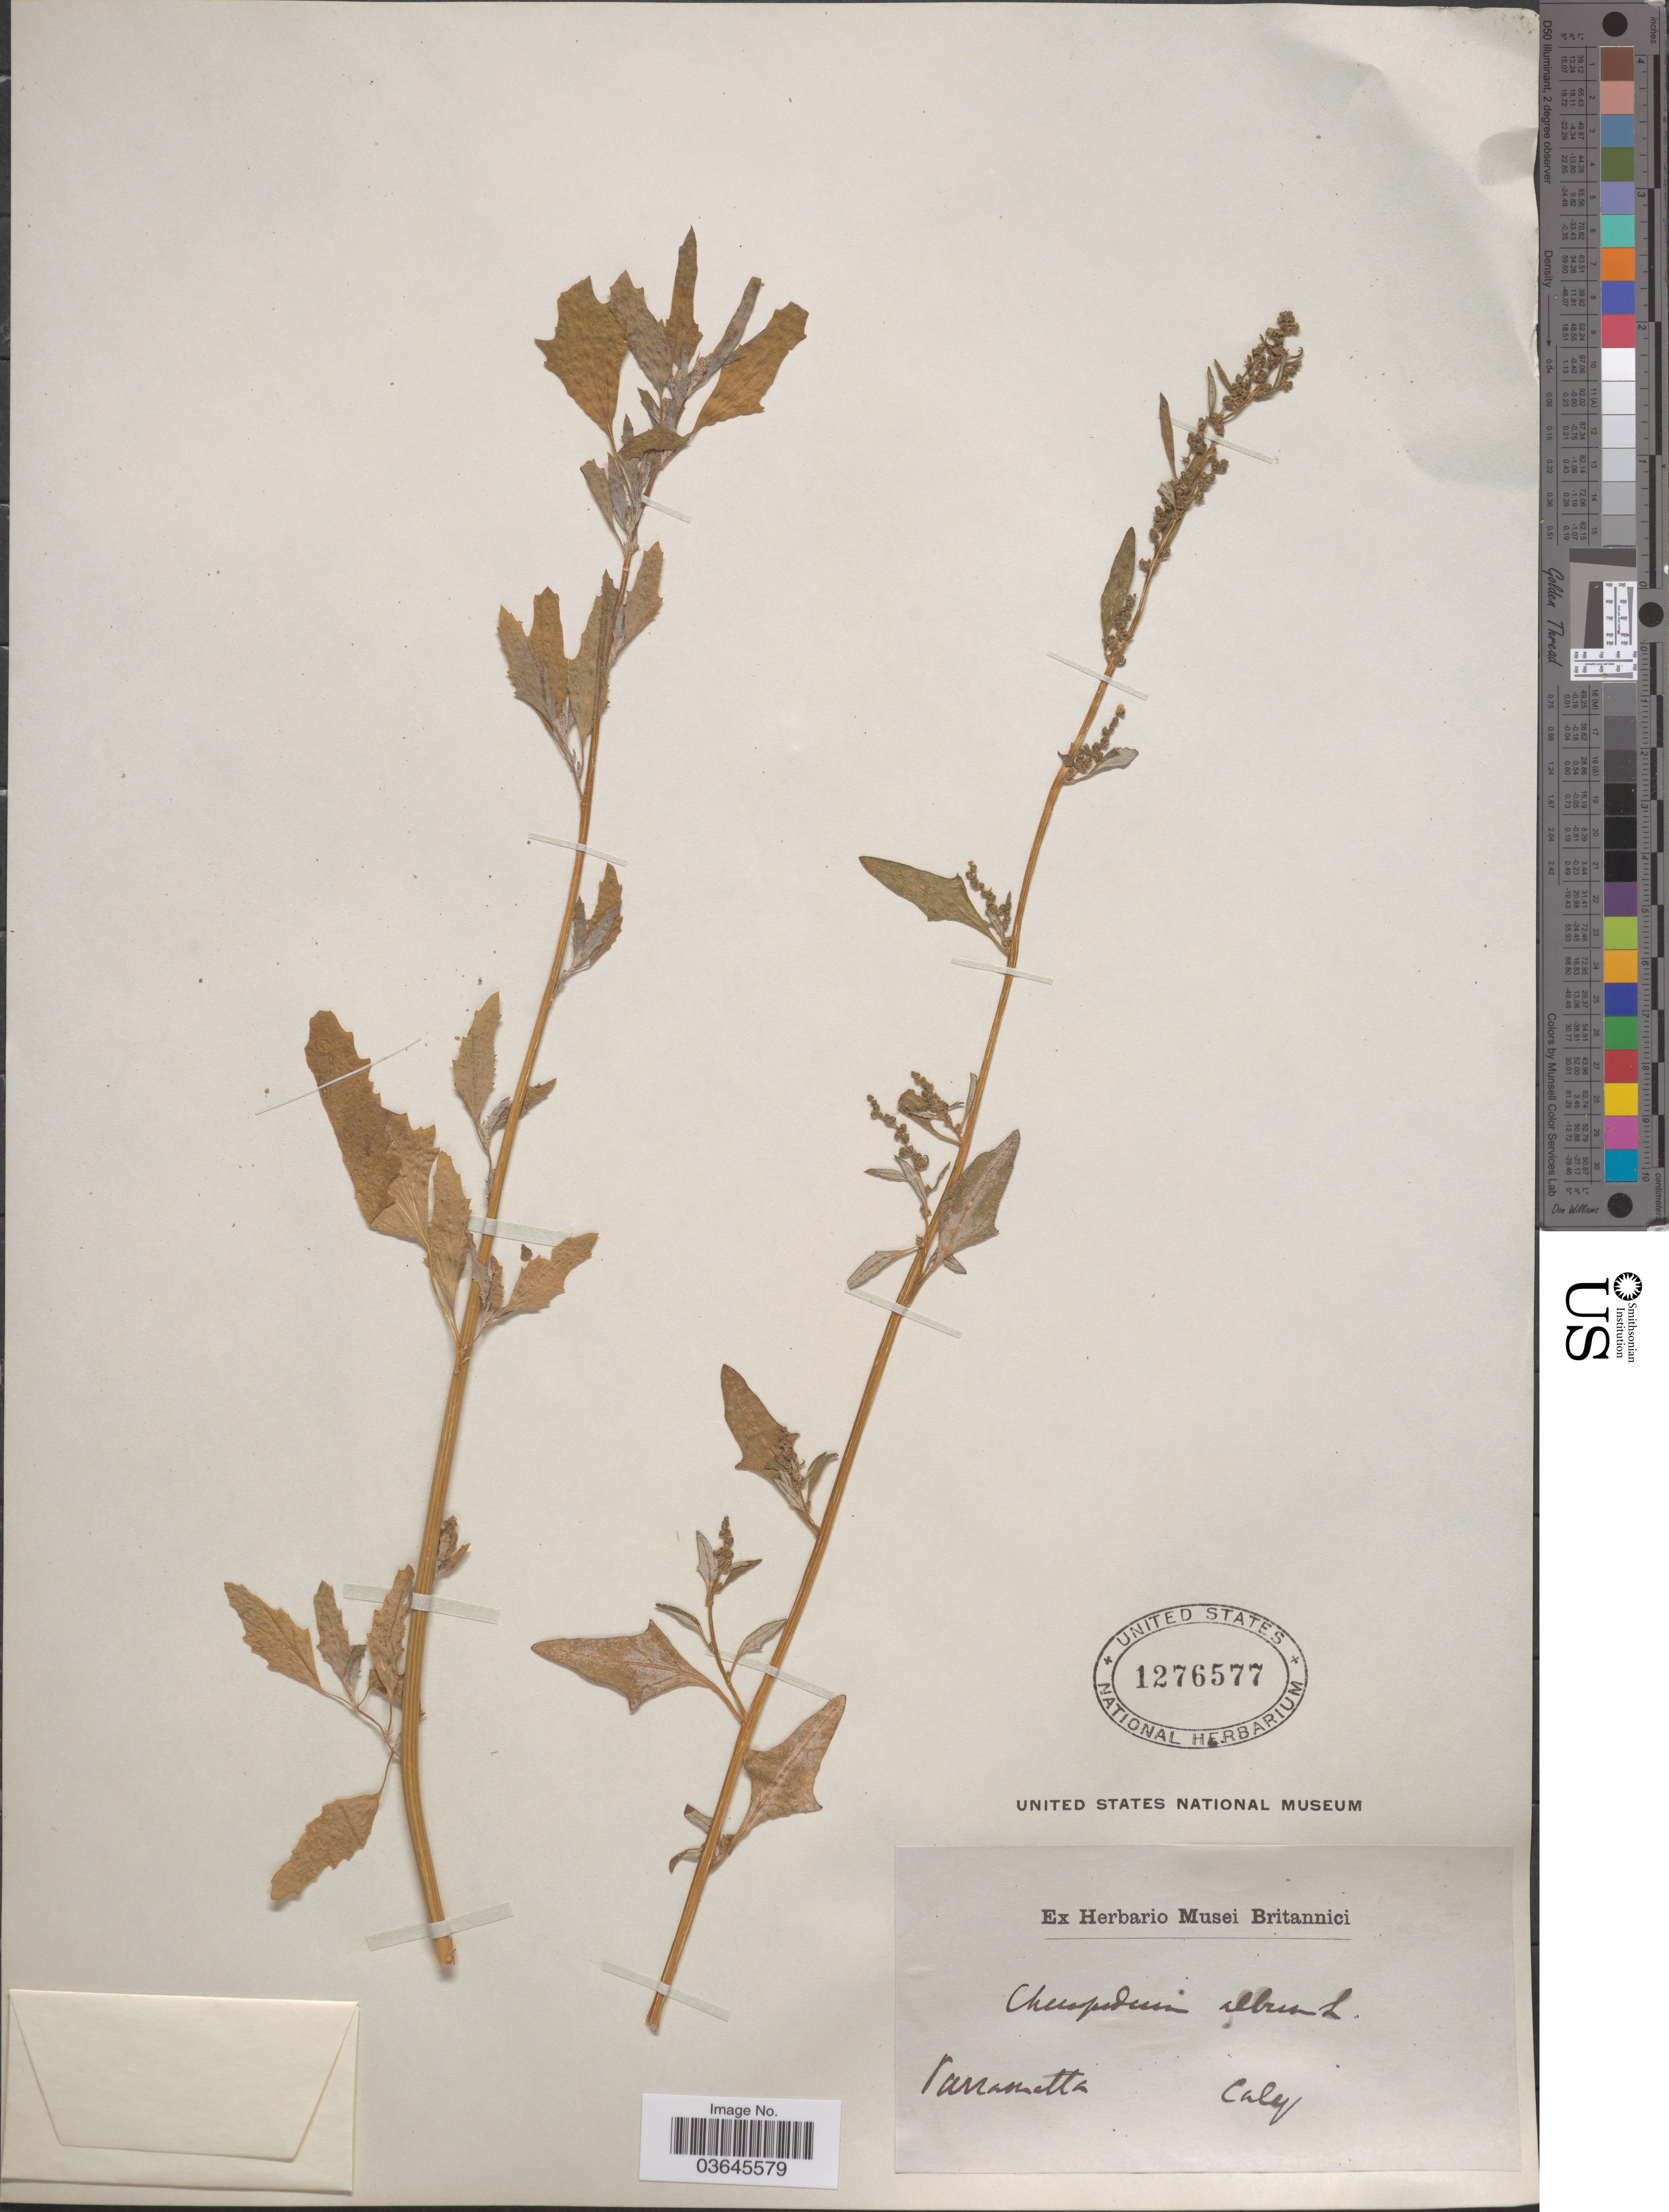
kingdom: Plantae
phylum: Tracheophyta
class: Magnoliopsida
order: Caryophyllales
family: Amaranthaceae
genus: Chenopodium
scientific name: Chenopodium album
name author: L.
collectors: -. Caly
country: Australia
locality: Parramatta.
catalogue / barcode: US 1276577